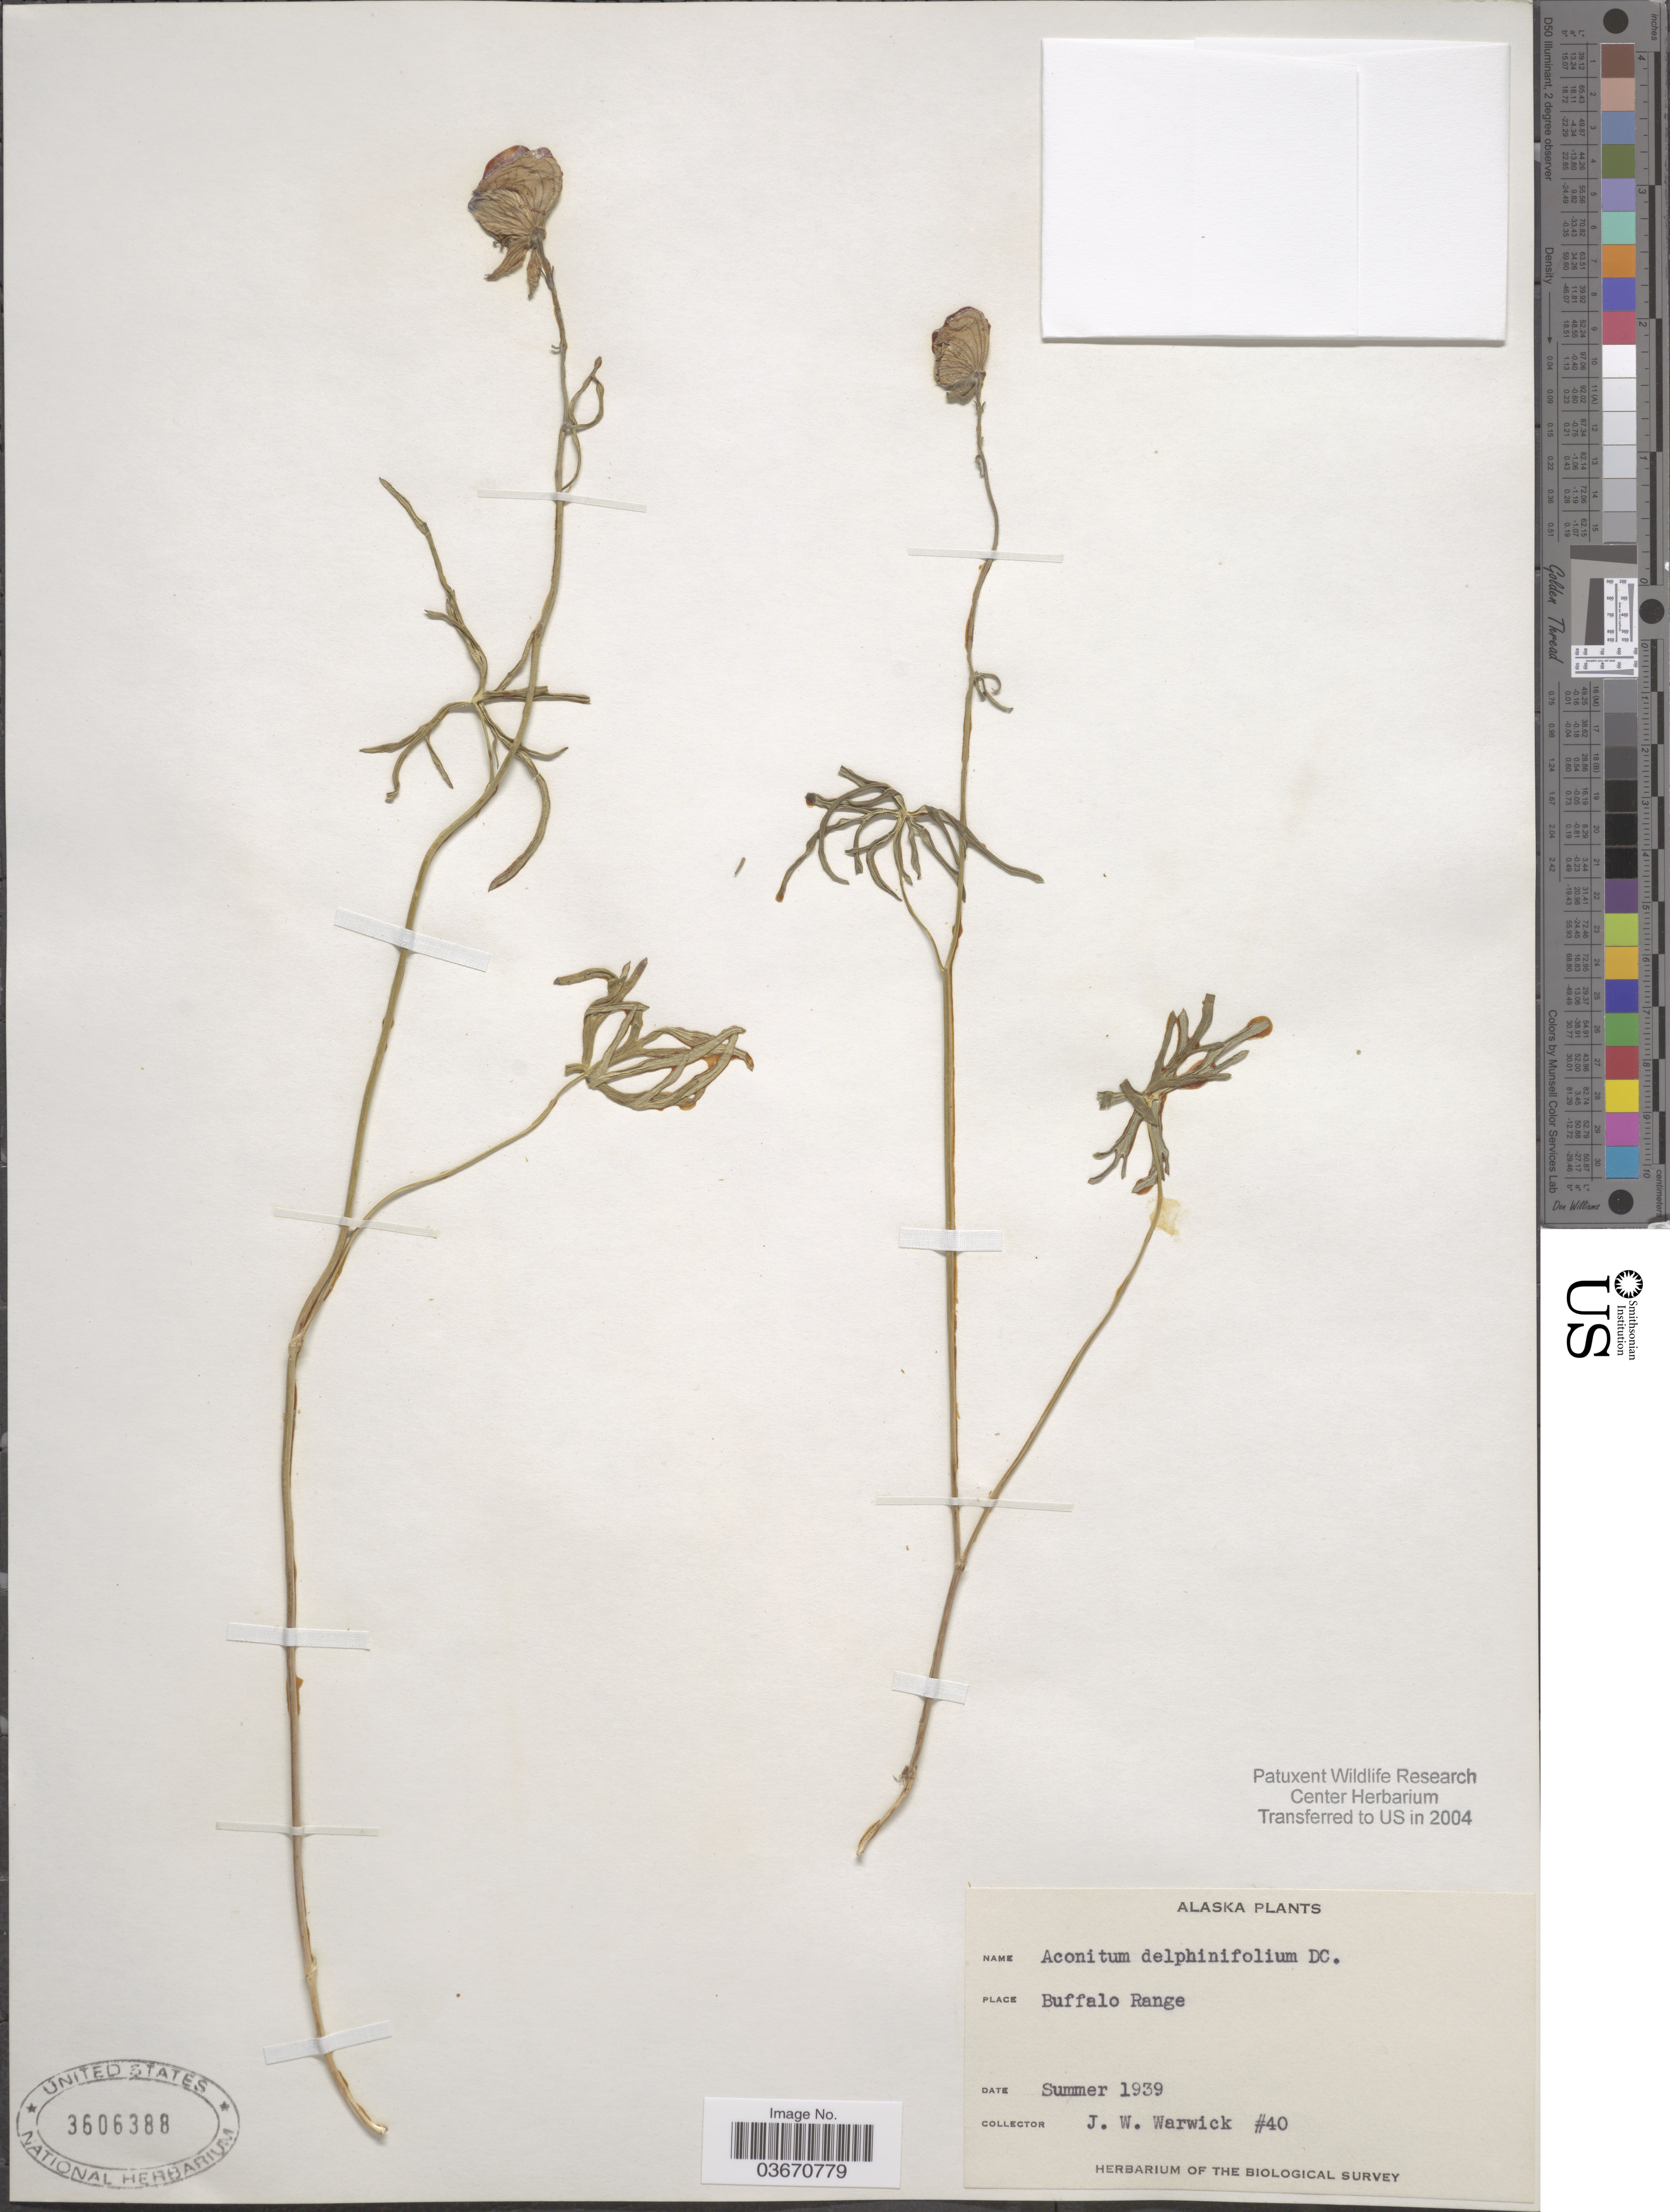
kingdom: Plantae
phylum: Tracheophyta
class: Magnoliopsida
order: Ranunculales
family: Ranunculaceae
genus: Aconitum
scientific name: Aconitum delphinifolium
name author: DC.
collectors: J. Warwick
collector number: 40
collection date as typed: Summer 1939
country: United States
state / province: Alaska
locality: Buffalo Range.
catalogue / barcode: US 3606388